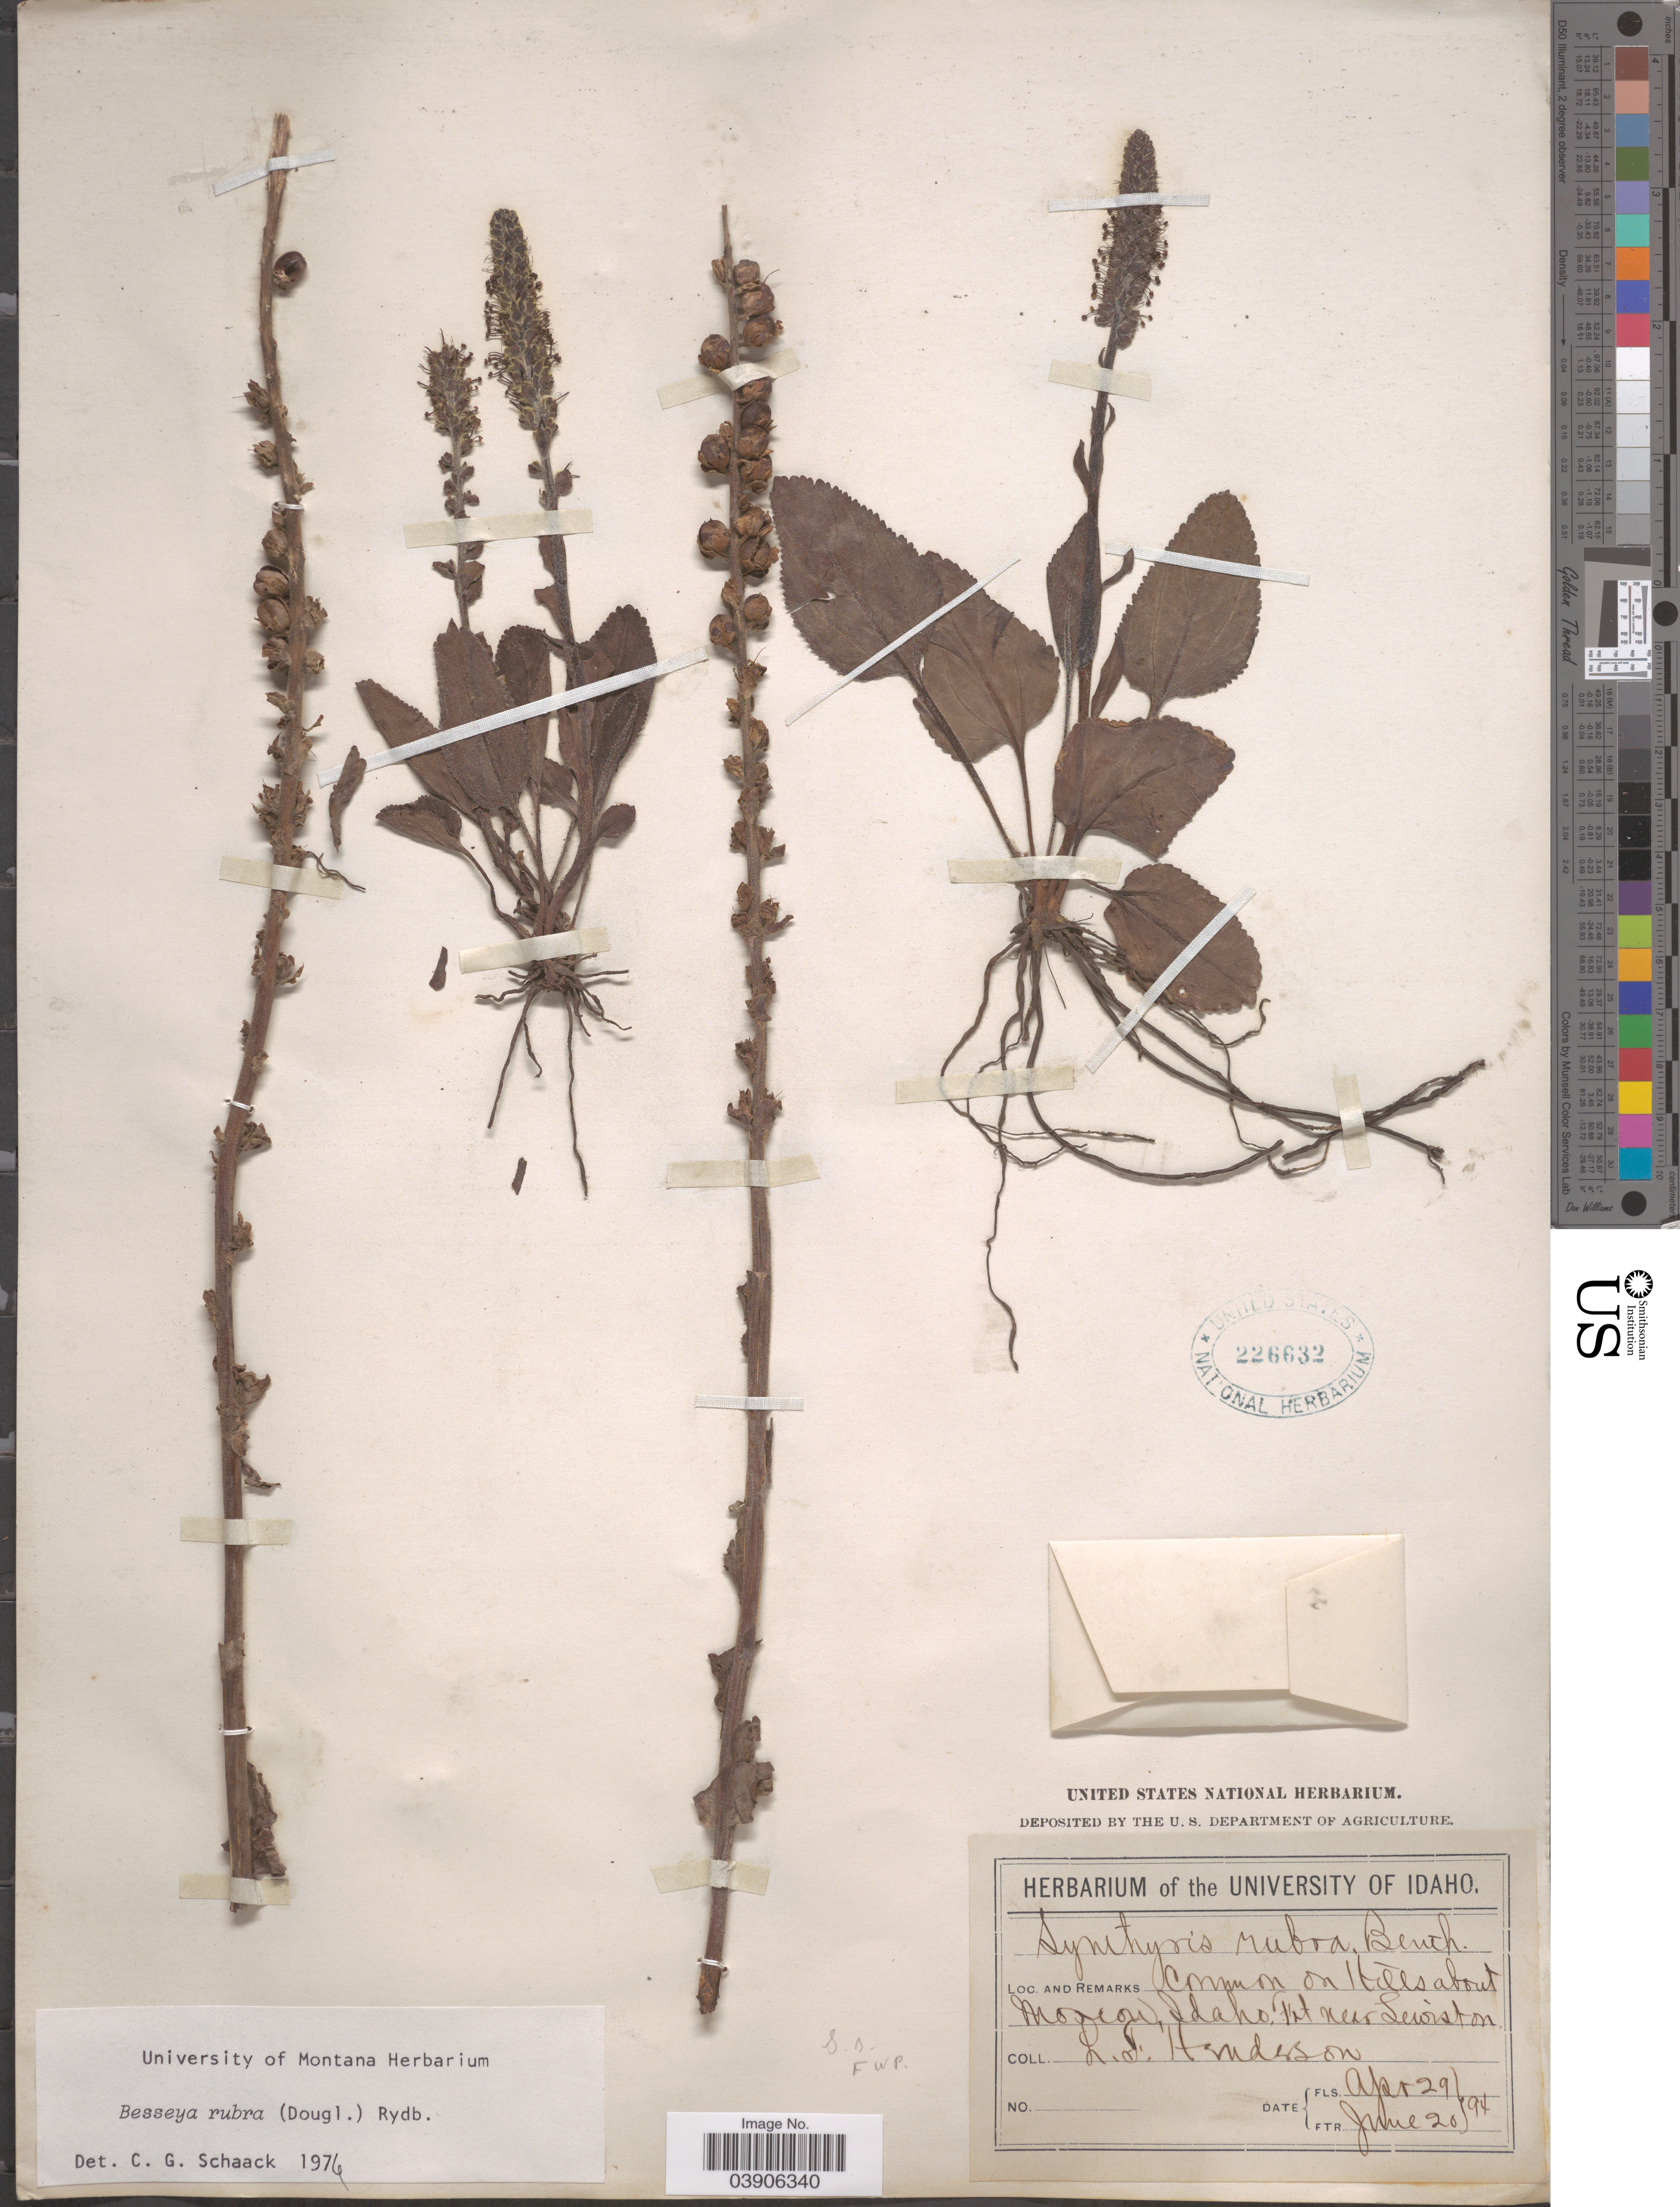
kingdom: Plantae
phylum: Tracheophyta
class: Magnoliopsida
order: Lamiales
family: Plantaginaceae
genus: Synthyris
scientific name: Synthyris rubra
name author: (Douglas ex Hook.) Benth.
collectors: L. Huderson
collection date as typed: Transcribed d/m/y: 29/4/94 to 20/6/94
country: United States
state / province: Idaho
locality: Common on Hills about Moscow, Idaho, Fort near Lewiston.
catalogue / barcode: US 226632